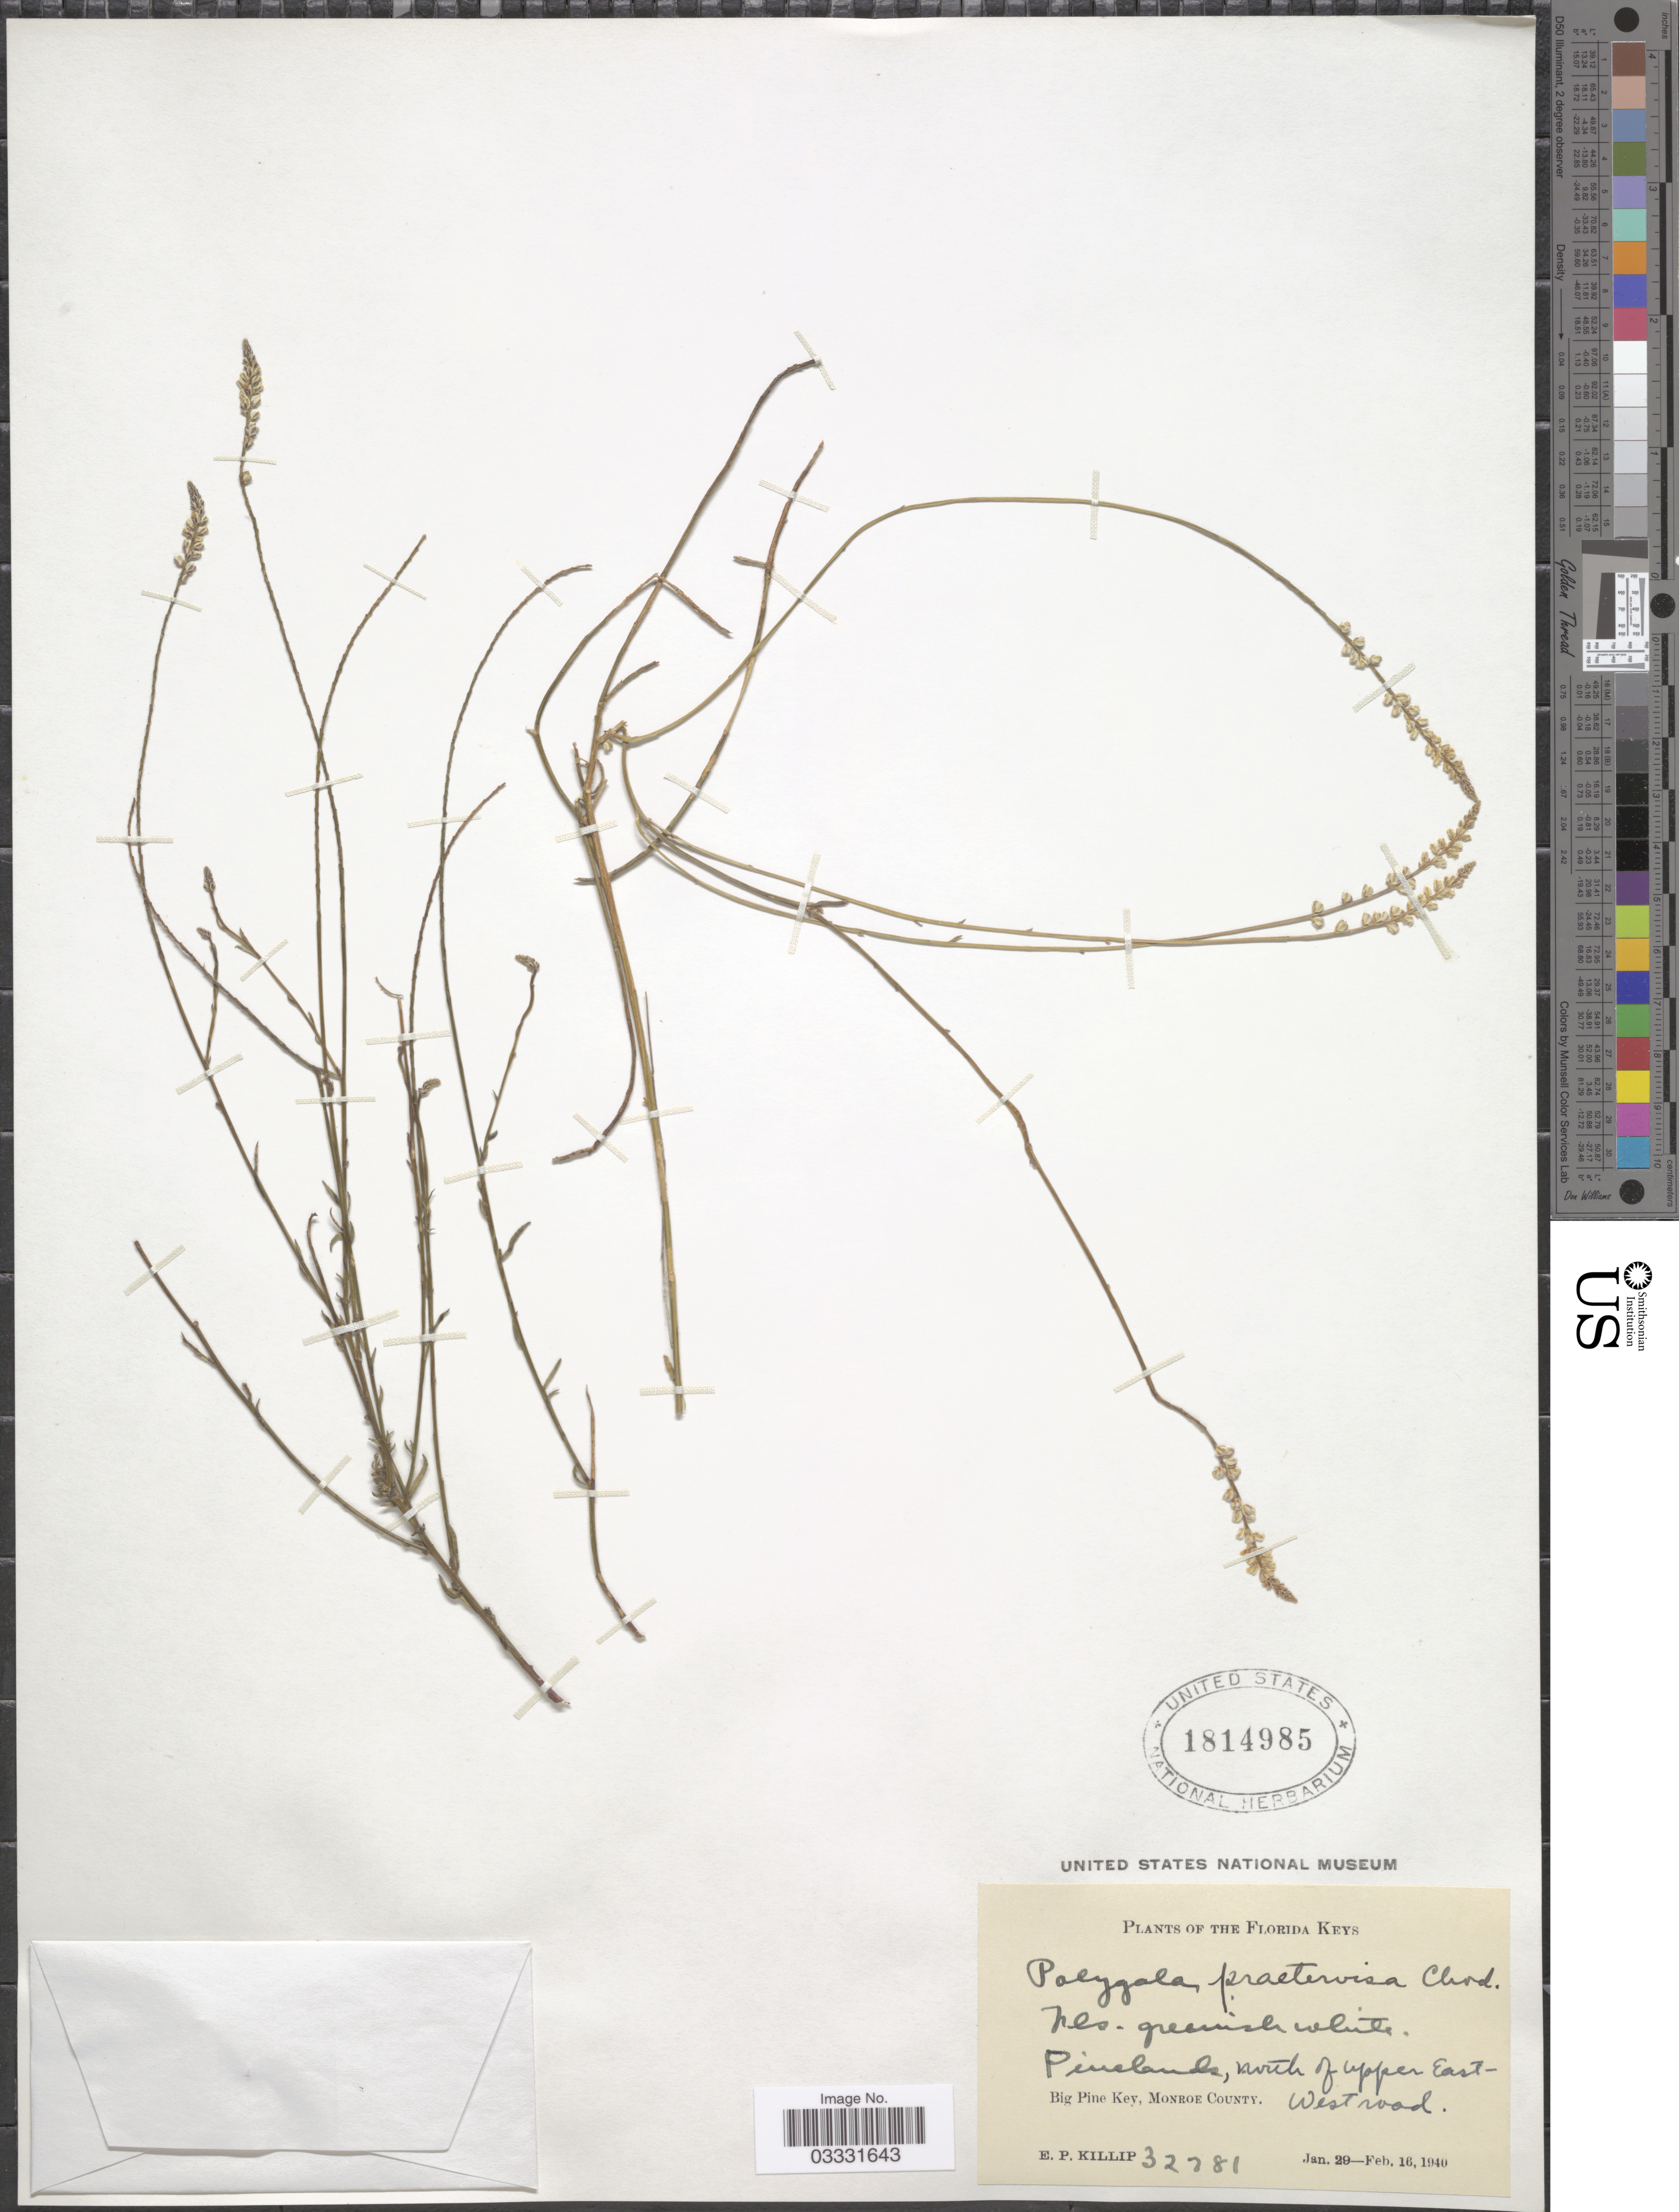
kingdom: Plantae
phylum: Tracheophyta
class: Magnoliopsida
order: Fabales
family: Polygalaceae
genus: Polygala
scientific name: Polygala praetervisa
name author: Chodat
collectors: E. P. Killip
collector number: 32781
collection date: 1940-01-29/1940-02-16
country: United States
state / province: Florida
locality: Florida Keys. Pinelands, north of upper East-West road. Big Pine Key, Monroe County.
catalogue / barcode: US 1814985